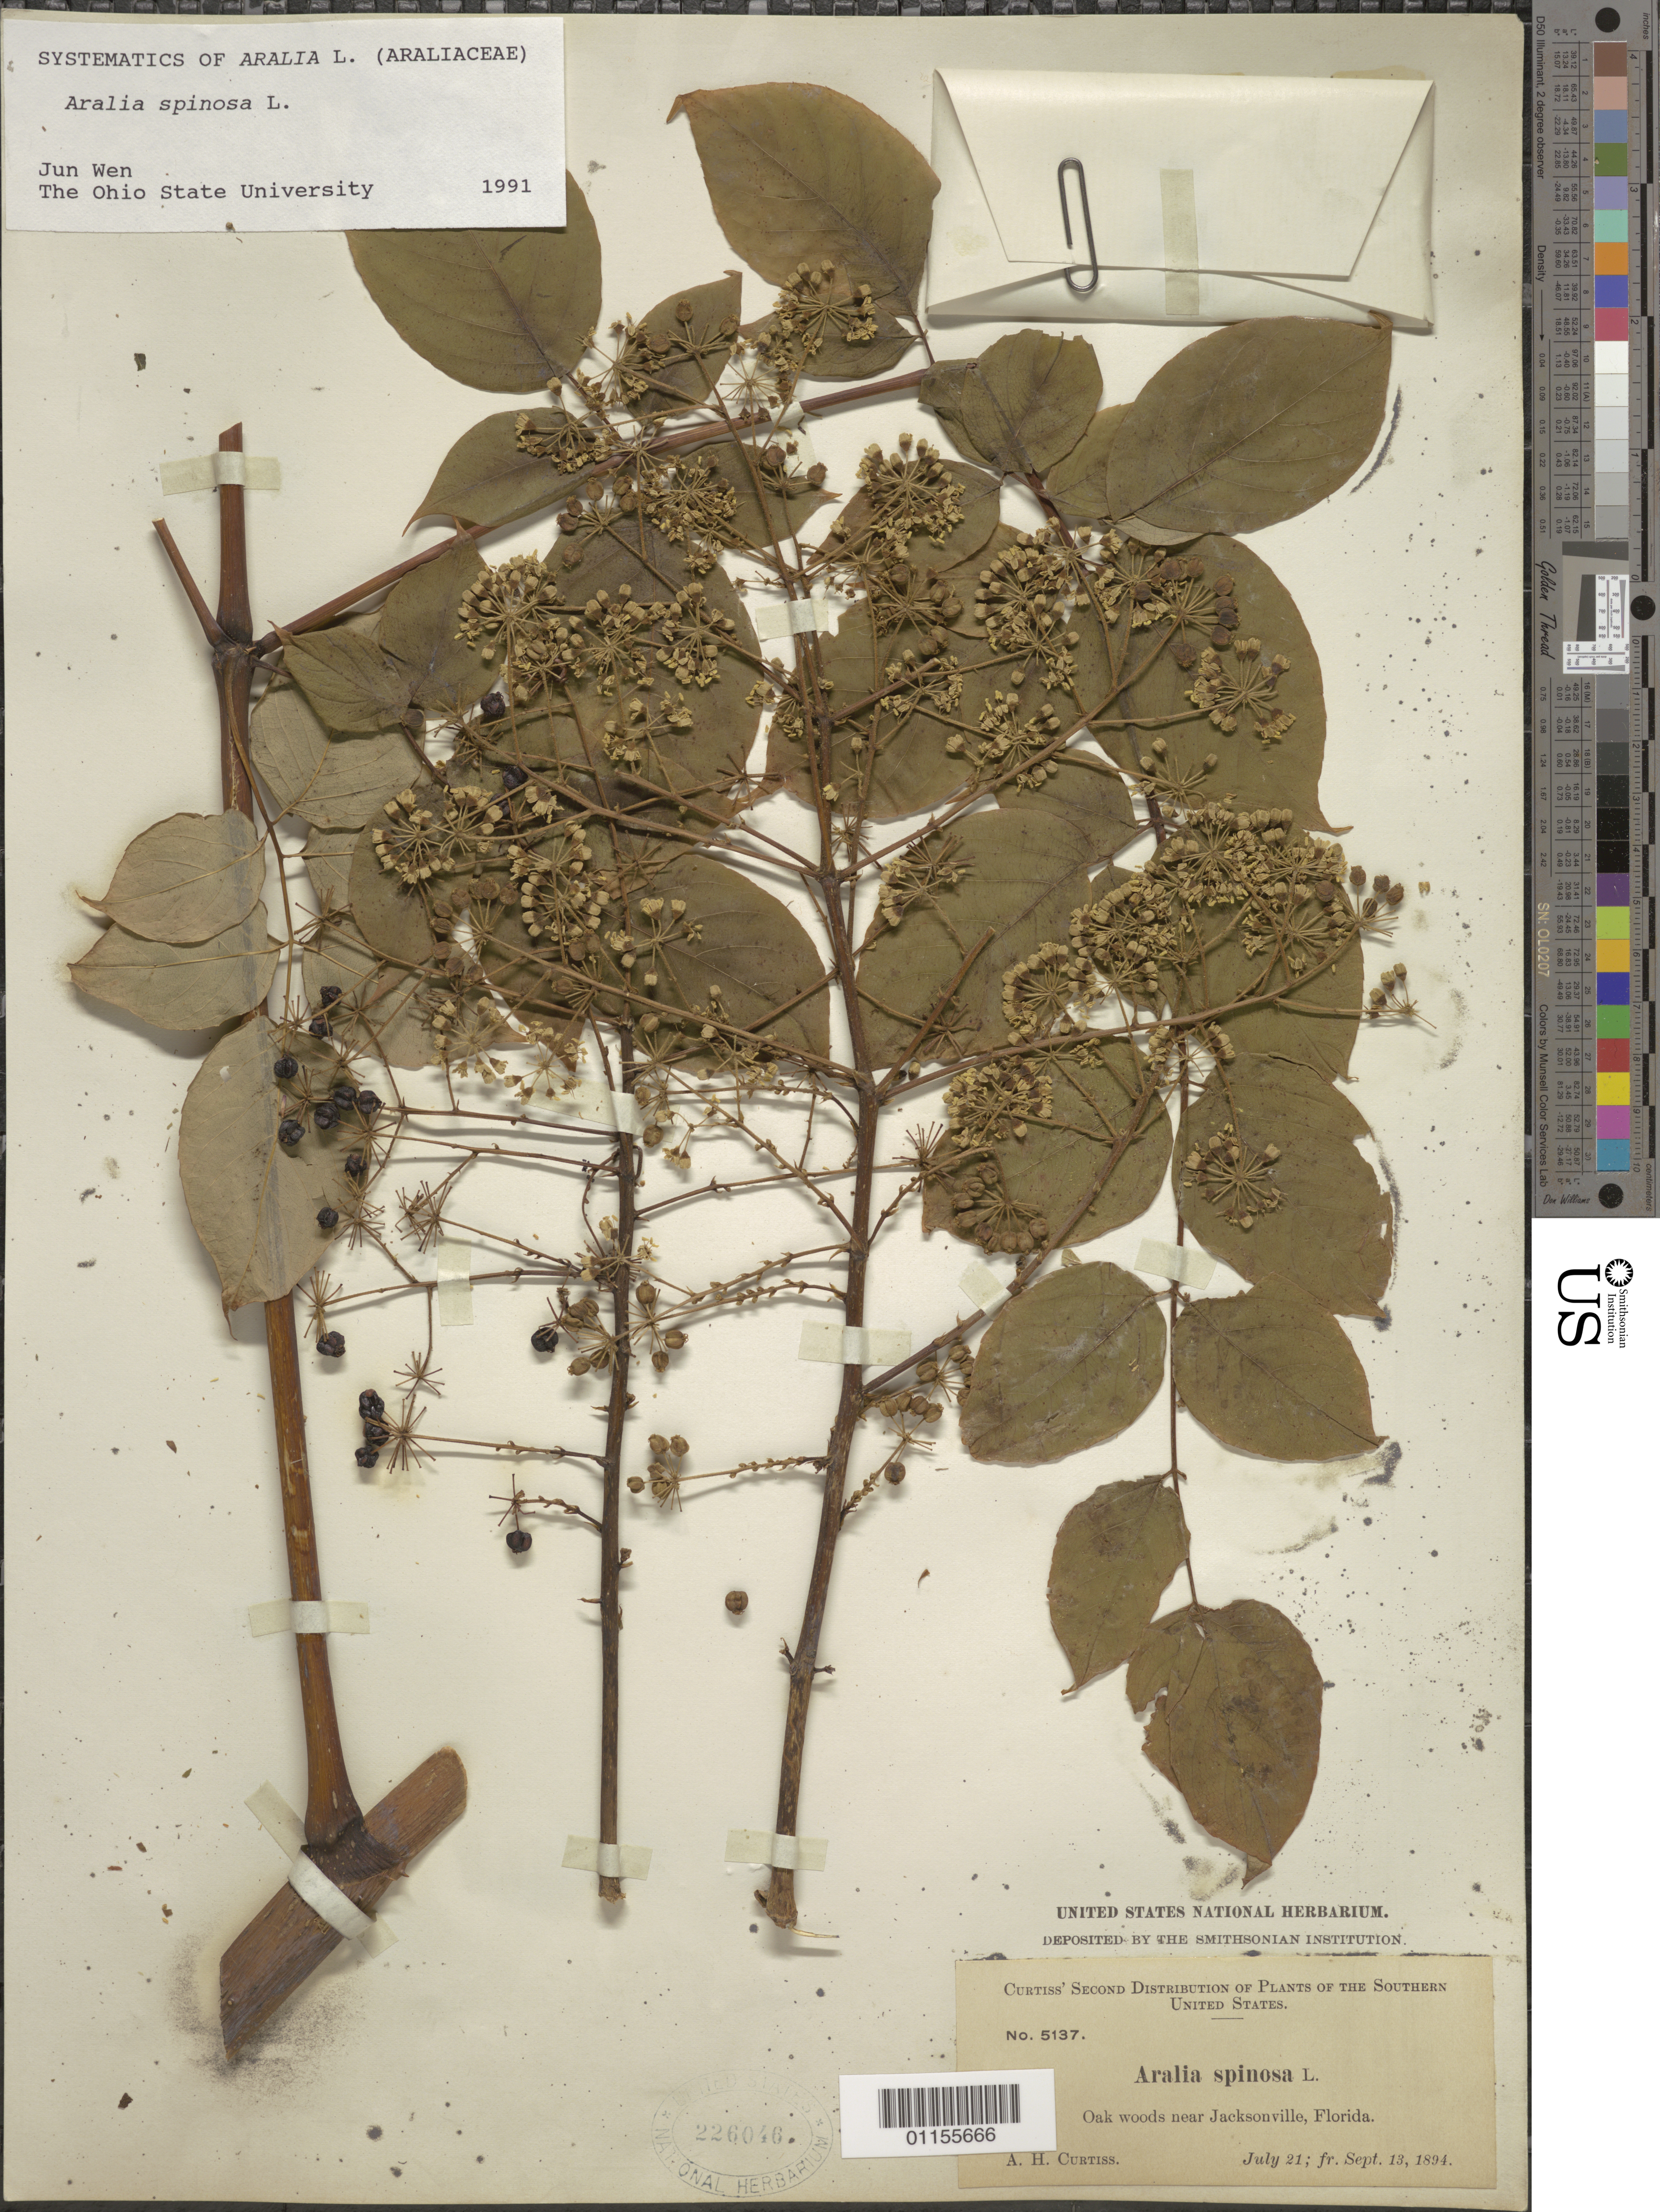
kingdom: Plantae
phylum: Tracheophyta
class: Magnoliopsida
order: Apiales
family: Araliaceae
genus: Aralia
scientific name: Aralia spinosa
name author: L.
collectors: A. H. Curtiss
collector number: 5137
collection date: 1894-07-21/1894-09-13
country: United States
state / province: Florida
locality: Near Jacksonville.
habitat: Oak woods.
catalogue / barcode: US 226046